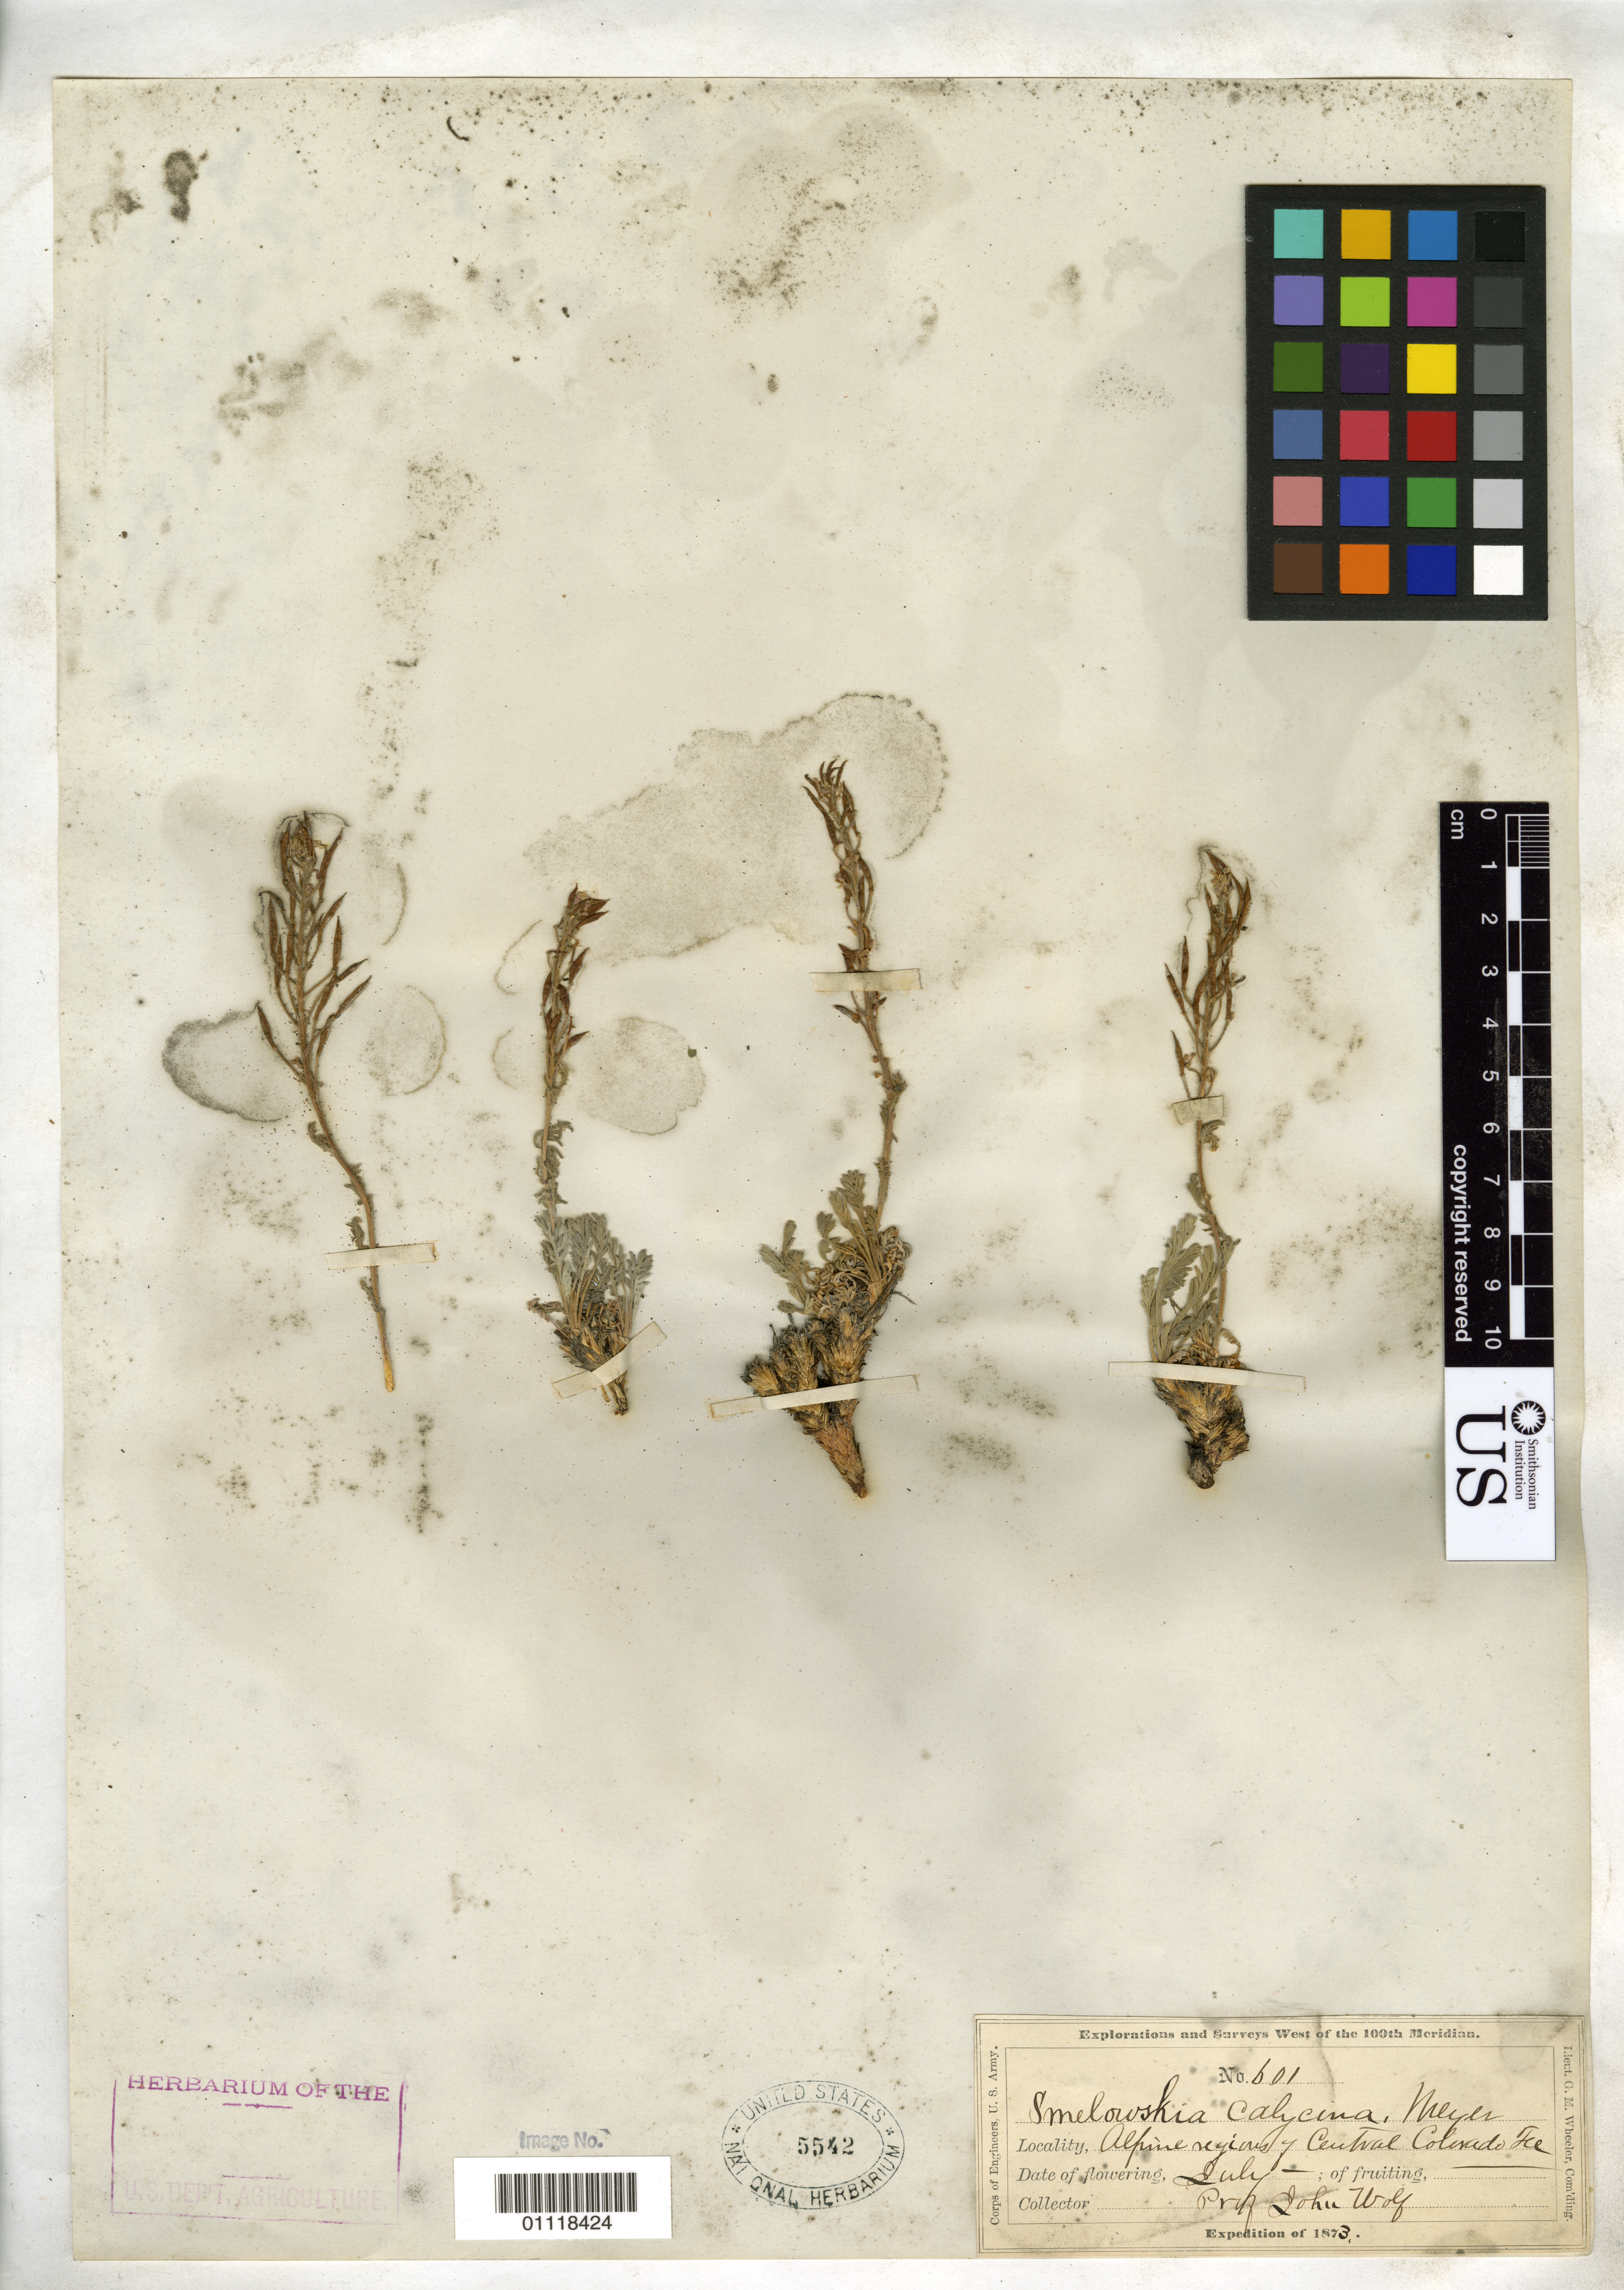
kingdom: Plantae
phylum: Tracheophyta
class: Magnoliopsida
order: Brassicales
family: Brassicaceae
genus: Smelowskia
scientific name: Smelowskia calycina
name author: (Stephan) C.A. Mey.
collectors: J. Wolf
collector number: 601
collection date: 1873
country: United States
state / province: Colorado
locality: Alpine regions of Central Colorado Ter.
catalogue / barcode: US 5524